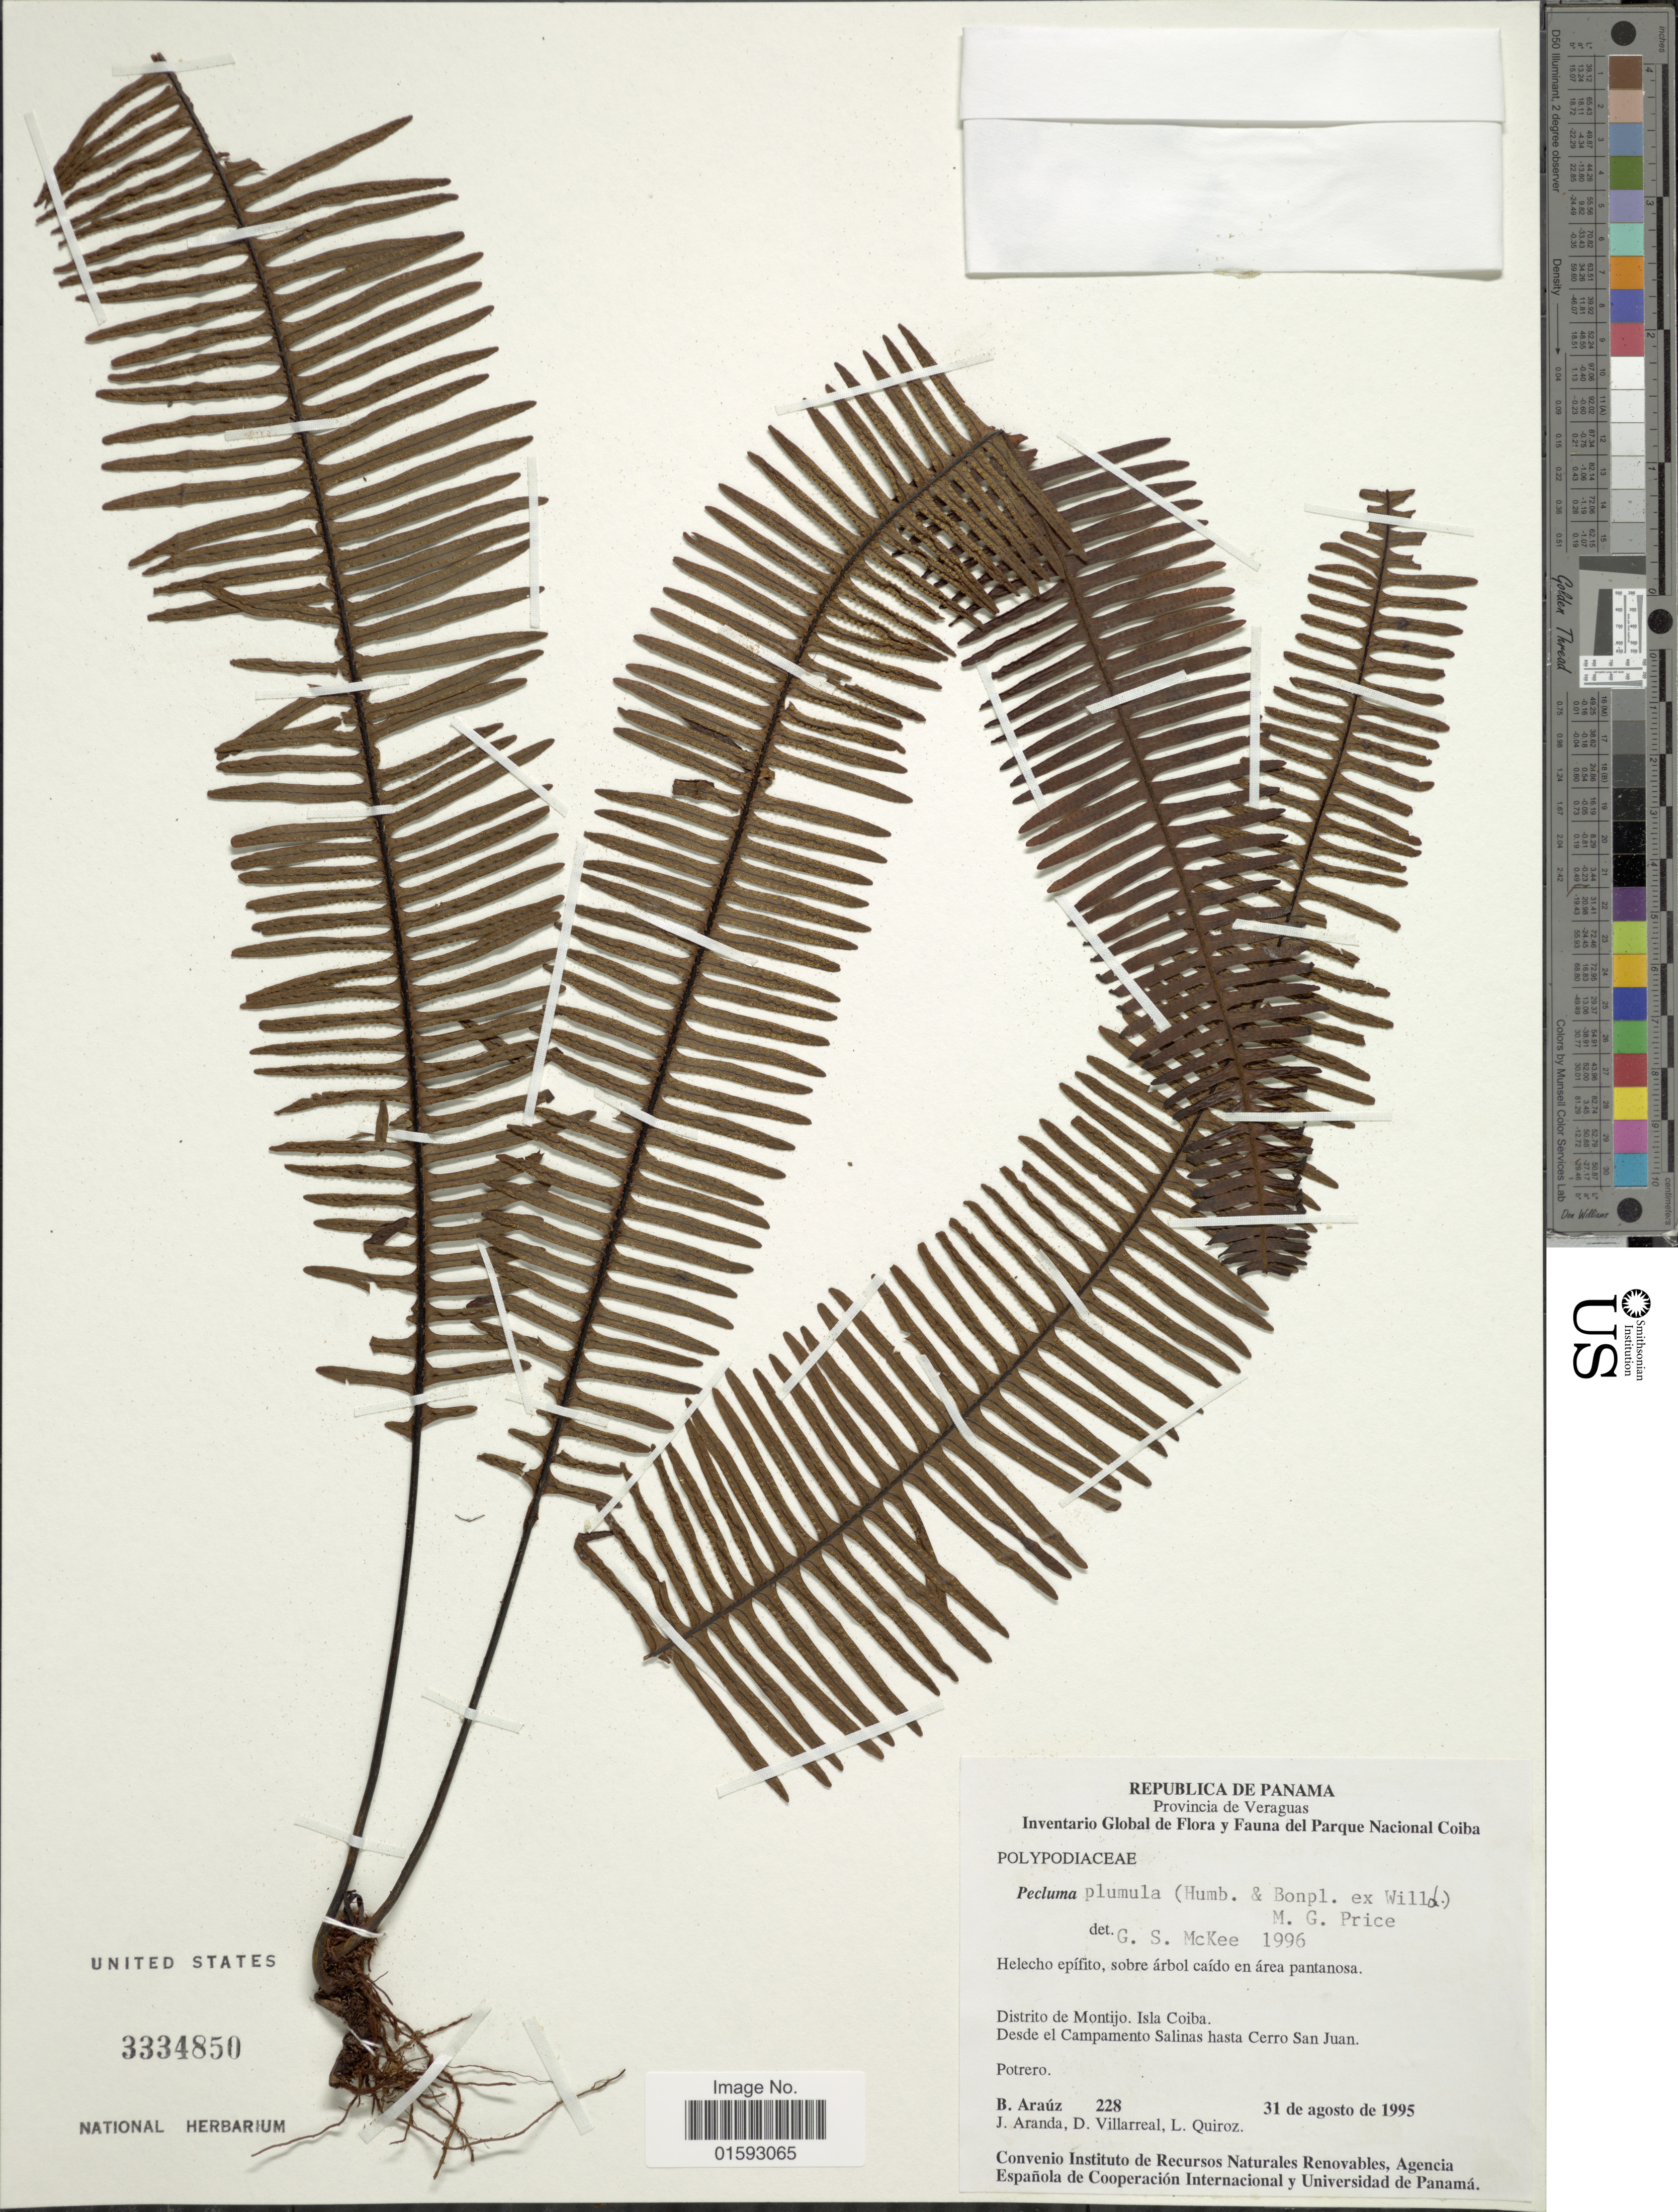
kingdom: Plantae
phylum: Tracheophyta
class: Polypodiopsida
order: Polypodiales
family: Polypodiaceae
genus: Pecluma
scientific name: Pecluma plumula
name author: (Humb. & Bonpl. ex Willd.) M.G. Price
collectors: B. Araúz, J. Aranda, D. Villarreal & L. Quiroz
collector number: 228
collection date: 1995-08-31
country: Panama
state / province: Veraguas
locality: Distrito de Montijo, Isla Coiba, Desde el Campamento Salinas hasta Cerro San Juan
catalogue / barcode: US 3334850